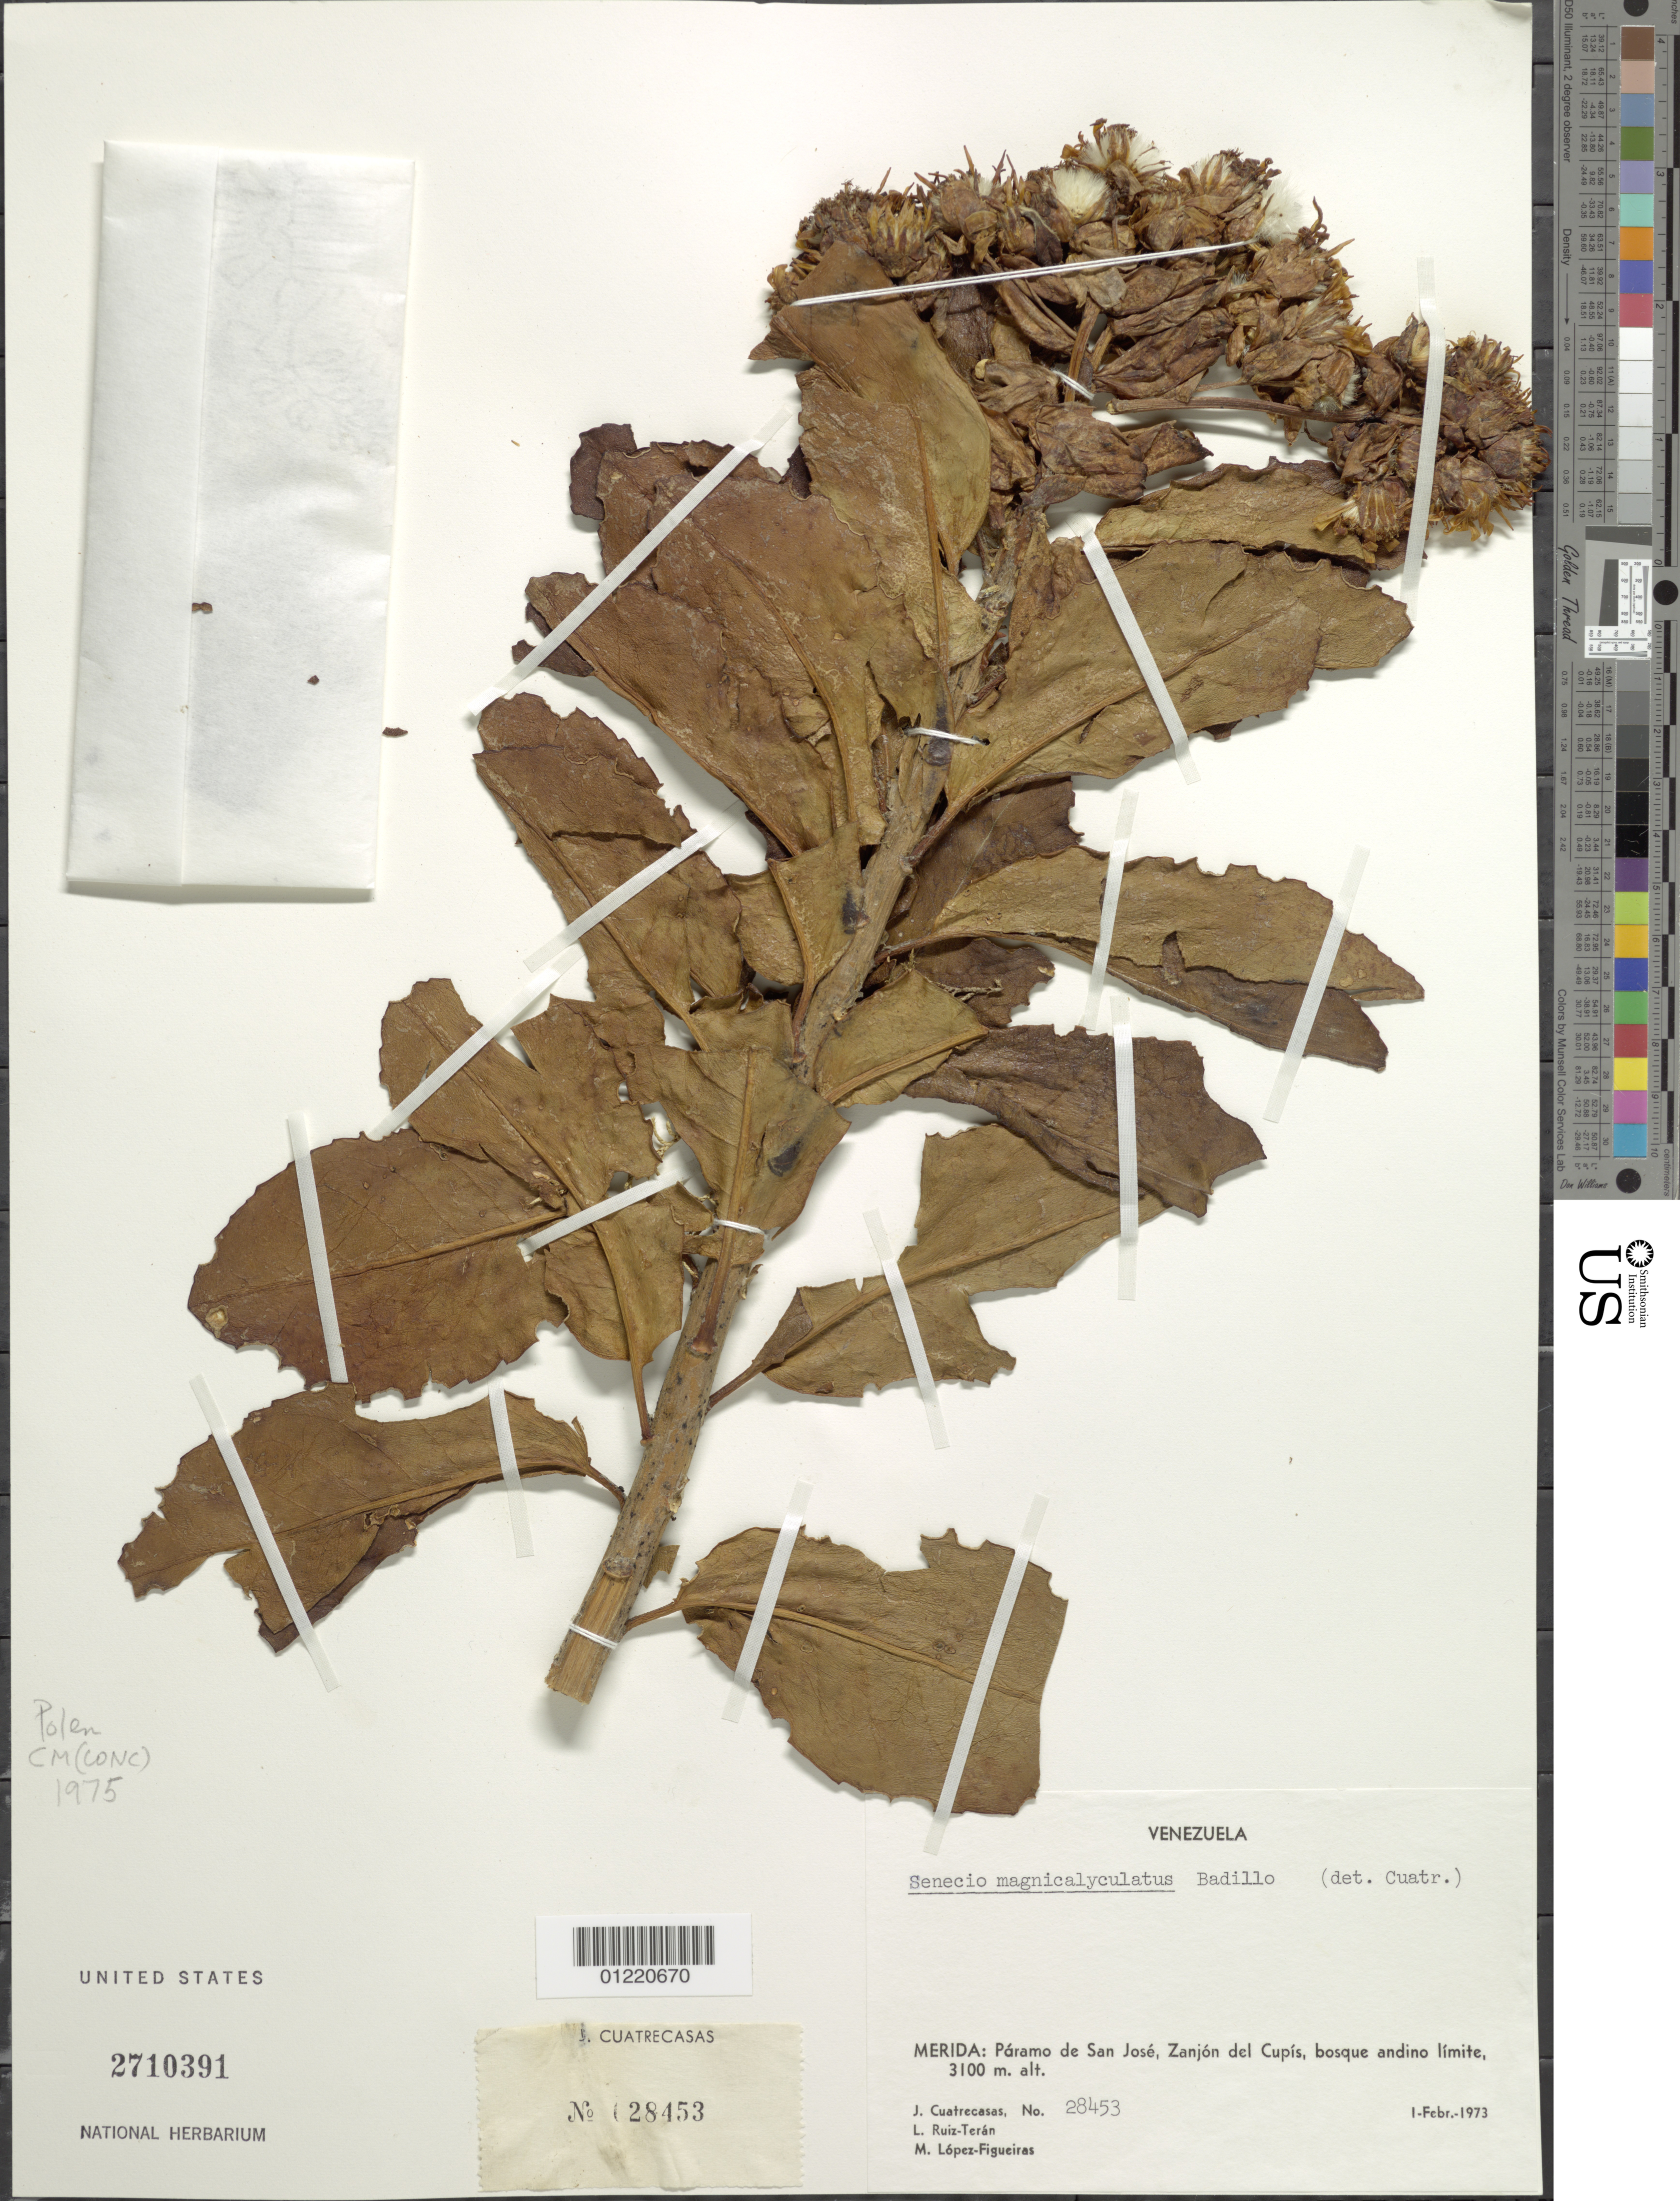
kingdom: Plantae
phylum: Tracheophyta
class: Magnoliopsida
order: Asterales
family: Asteraceae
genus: Pentacalia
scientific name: Pentacalia magnicalyculata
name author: (V.M. Badillo) Cuatrec.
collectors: J. Cuatrecasas, L. E. Ruíz-Terán & M. López Figueiras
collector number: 28453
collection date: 1973-02-01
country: Venezuela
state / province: Mérida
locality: Paramo de San Jose, Zanjon del Cupis, bosque andino limite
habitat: Paramo, bosque andino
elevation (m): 3100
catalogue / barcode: US 2710391